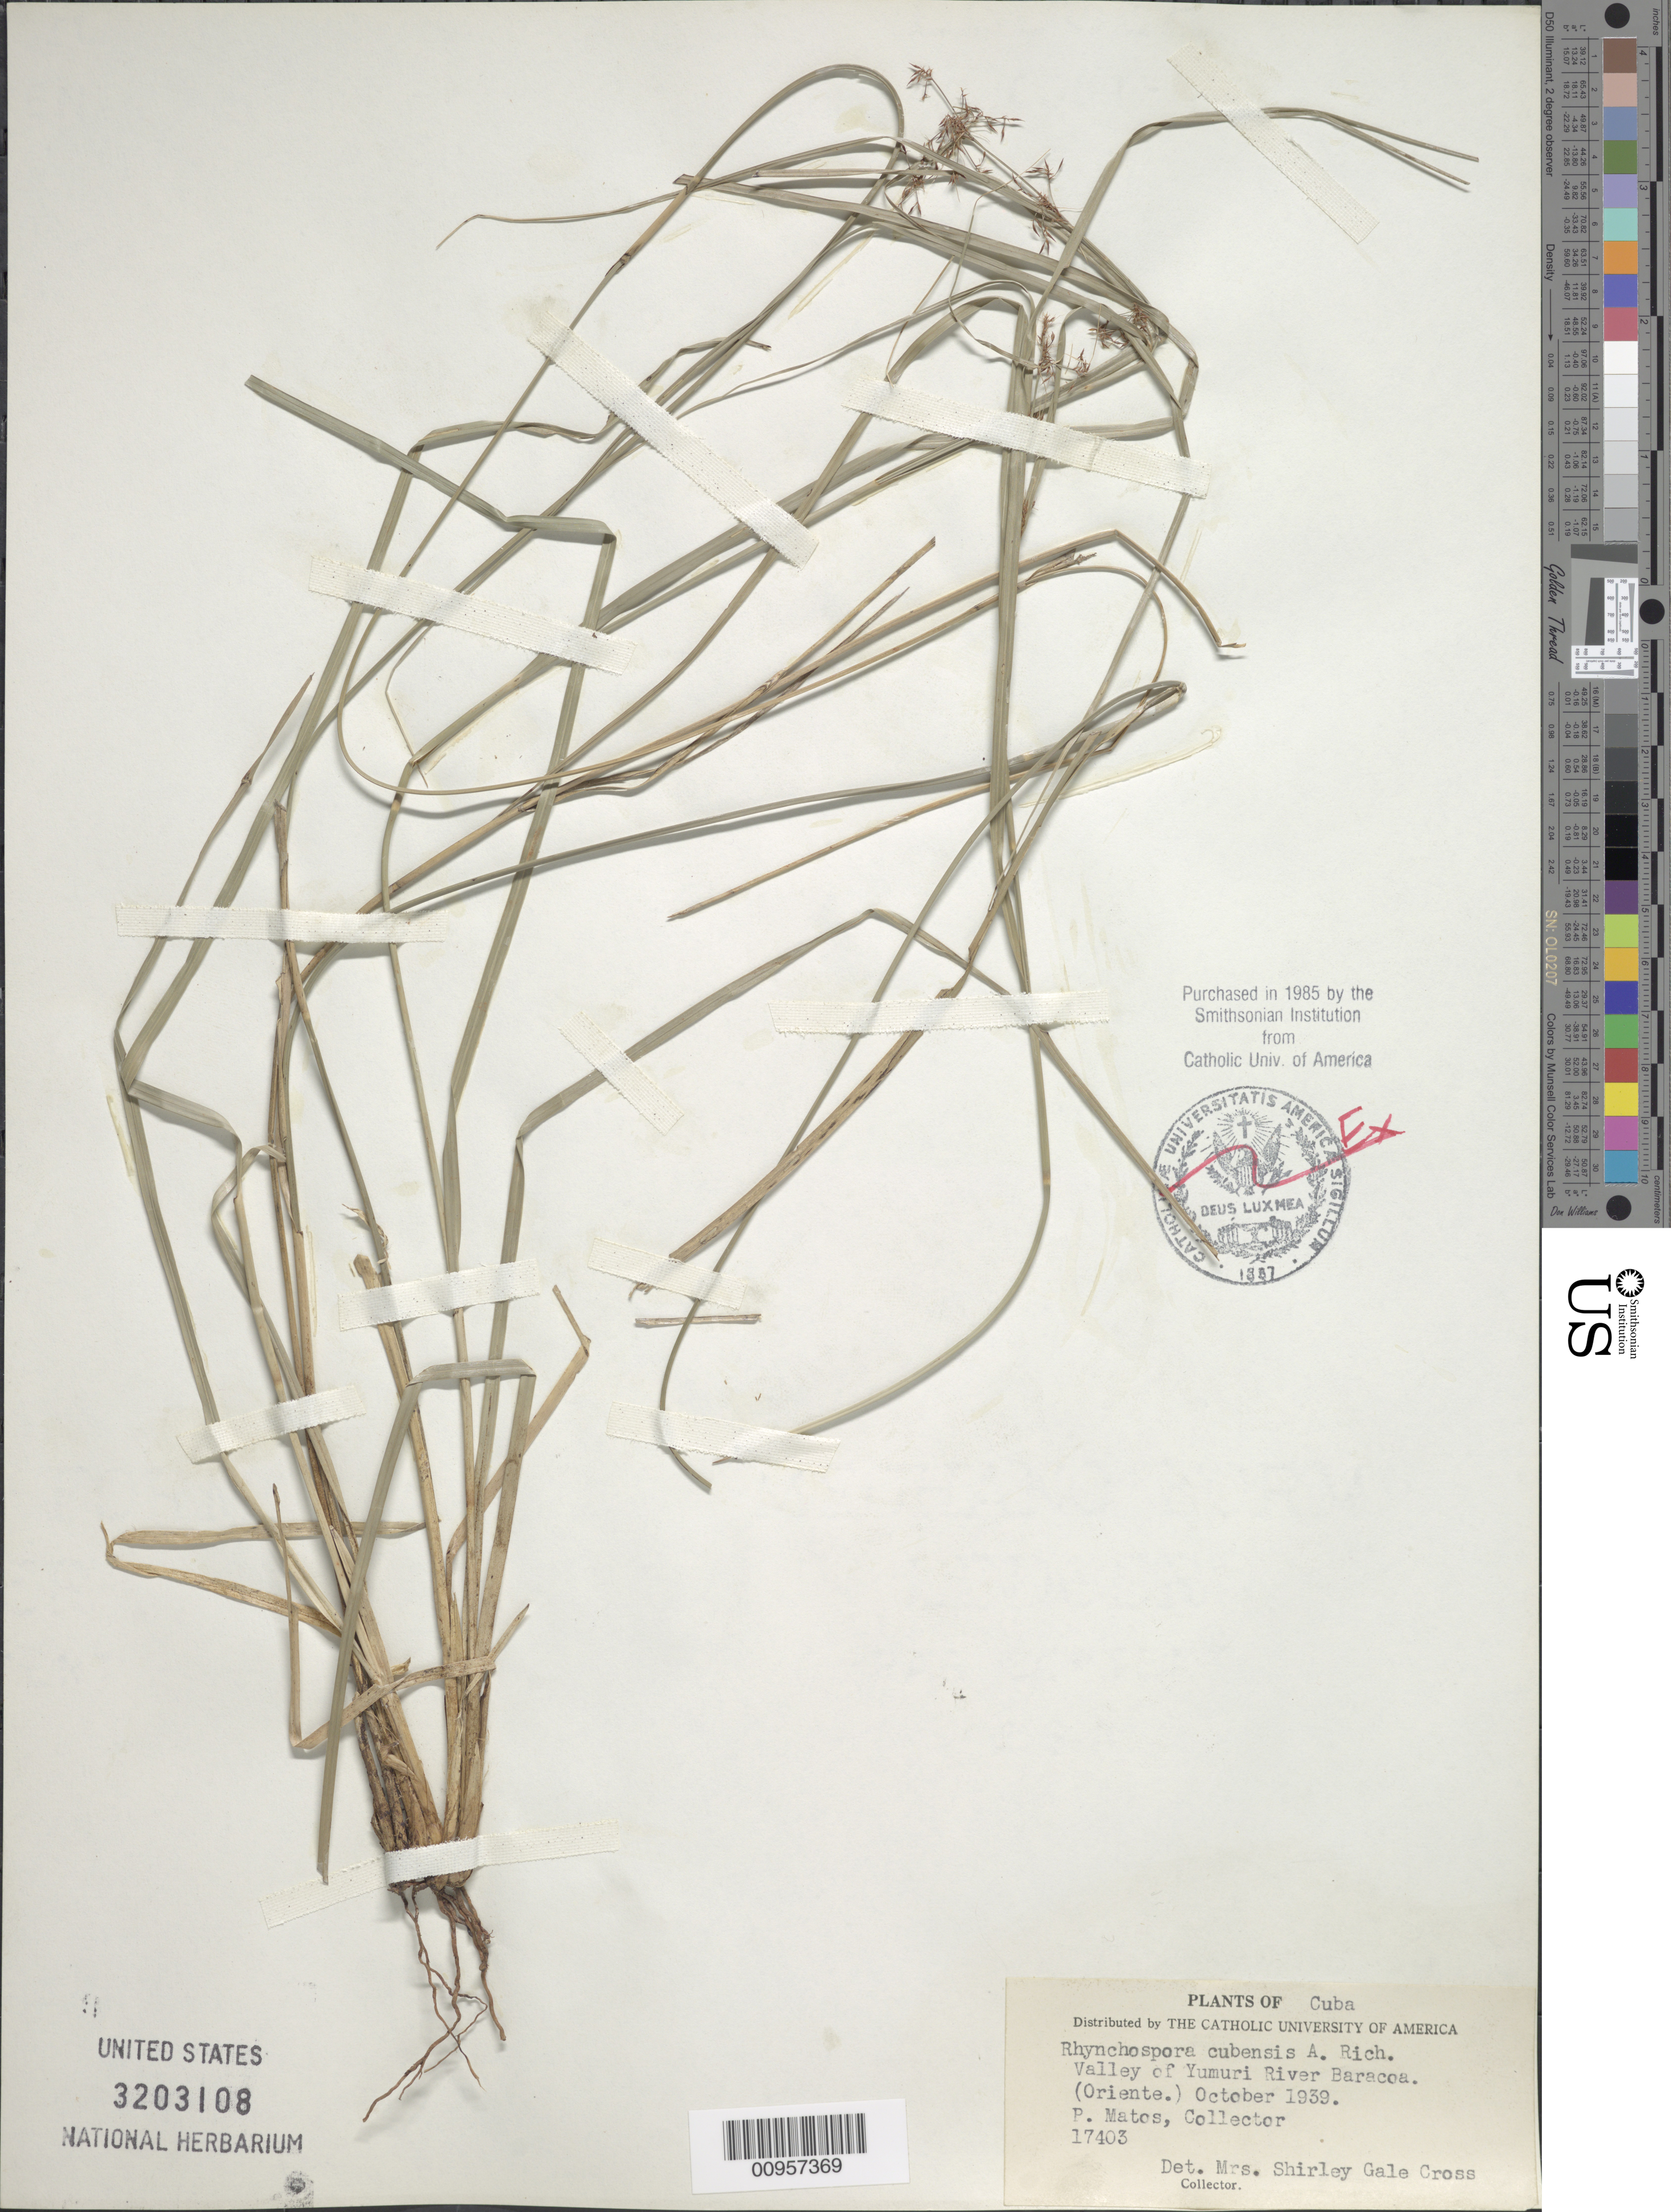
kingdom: Plantae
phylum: Tracheophyta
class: Liliopsida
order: Poales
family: Cyperaceae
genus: Rhynchospora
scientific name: Rhynchospora cubensis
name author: A. Rich.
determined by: Gale, S.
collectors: P. Matos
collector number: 17403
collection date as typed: Oct 1939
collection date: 1939-10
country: Cuba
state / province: Guantanamo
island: Cuba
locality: Valley of Yumurí Rivier, Baracoa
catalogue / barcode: US 3203108